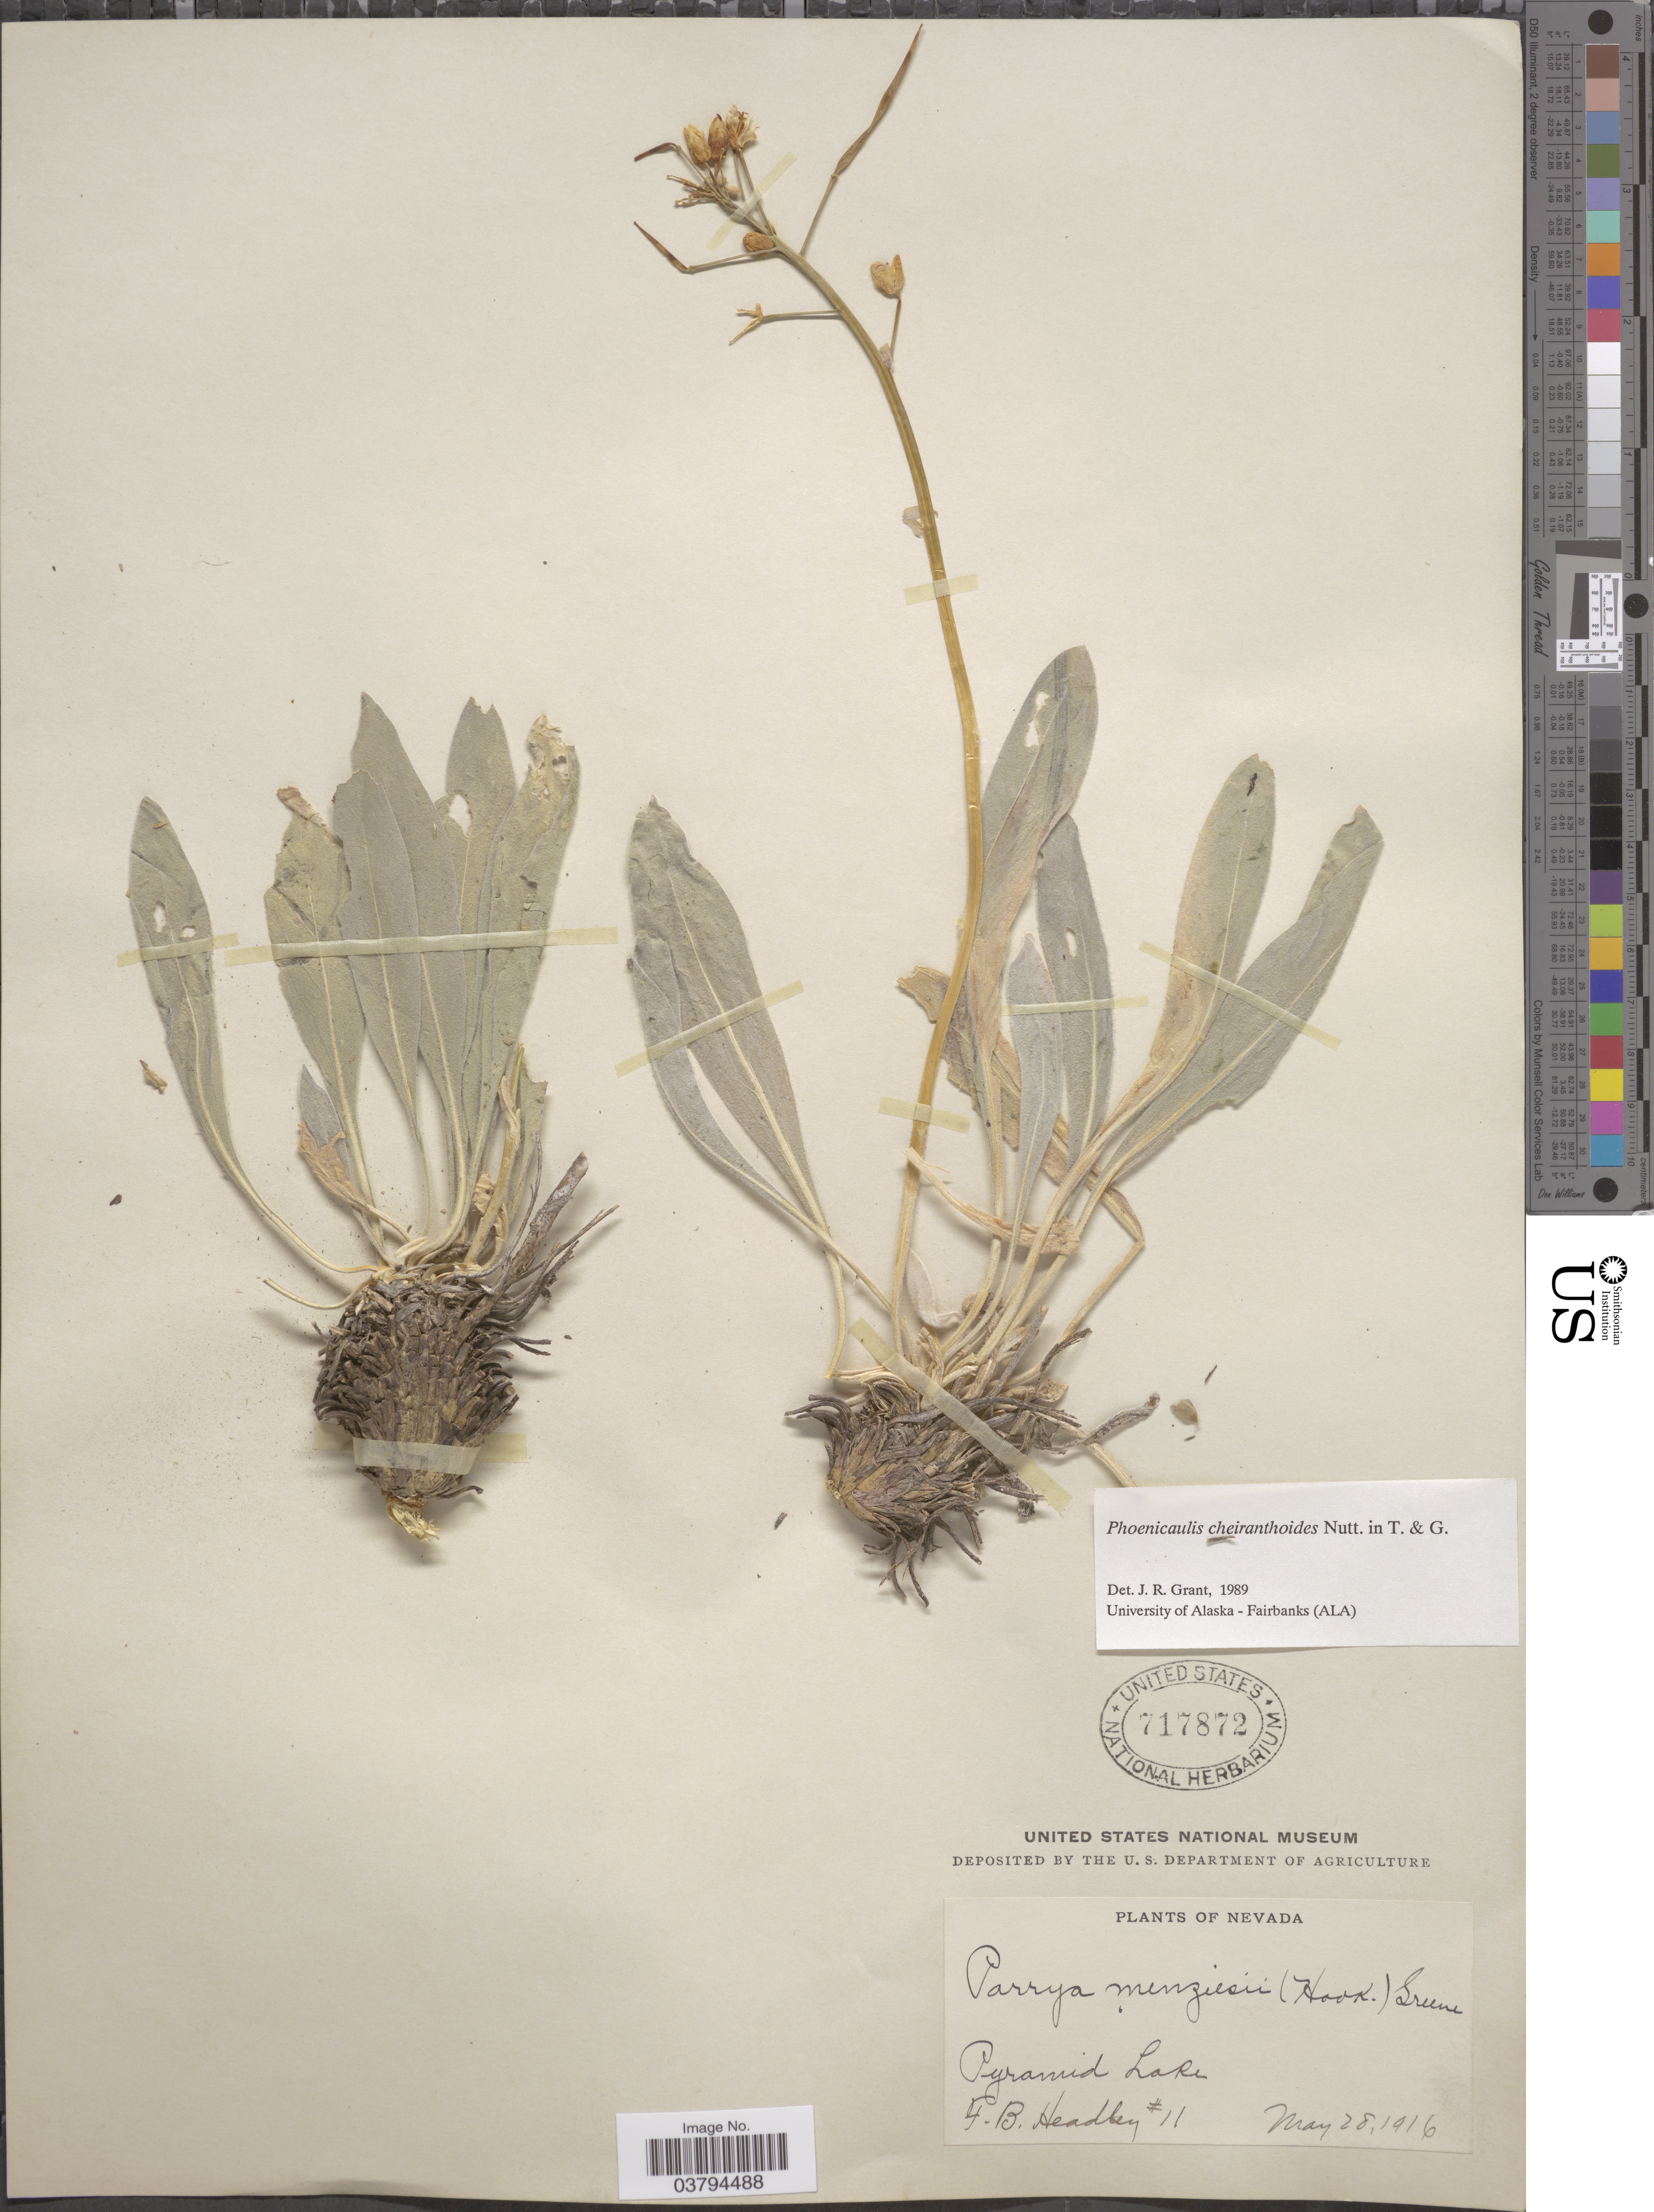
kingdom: Plantae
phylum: Tracheophyta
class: Magnoliopsida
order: Brassicales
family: Brassicaceae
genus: Phoenicaulis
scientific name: Phoenicaulis cheiranthoides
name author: Nutt.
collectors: F. B. Headley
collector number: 11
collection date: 1916-03-28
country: United States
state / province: Nevada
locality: Pyramid Lake.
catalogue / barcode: US 717872